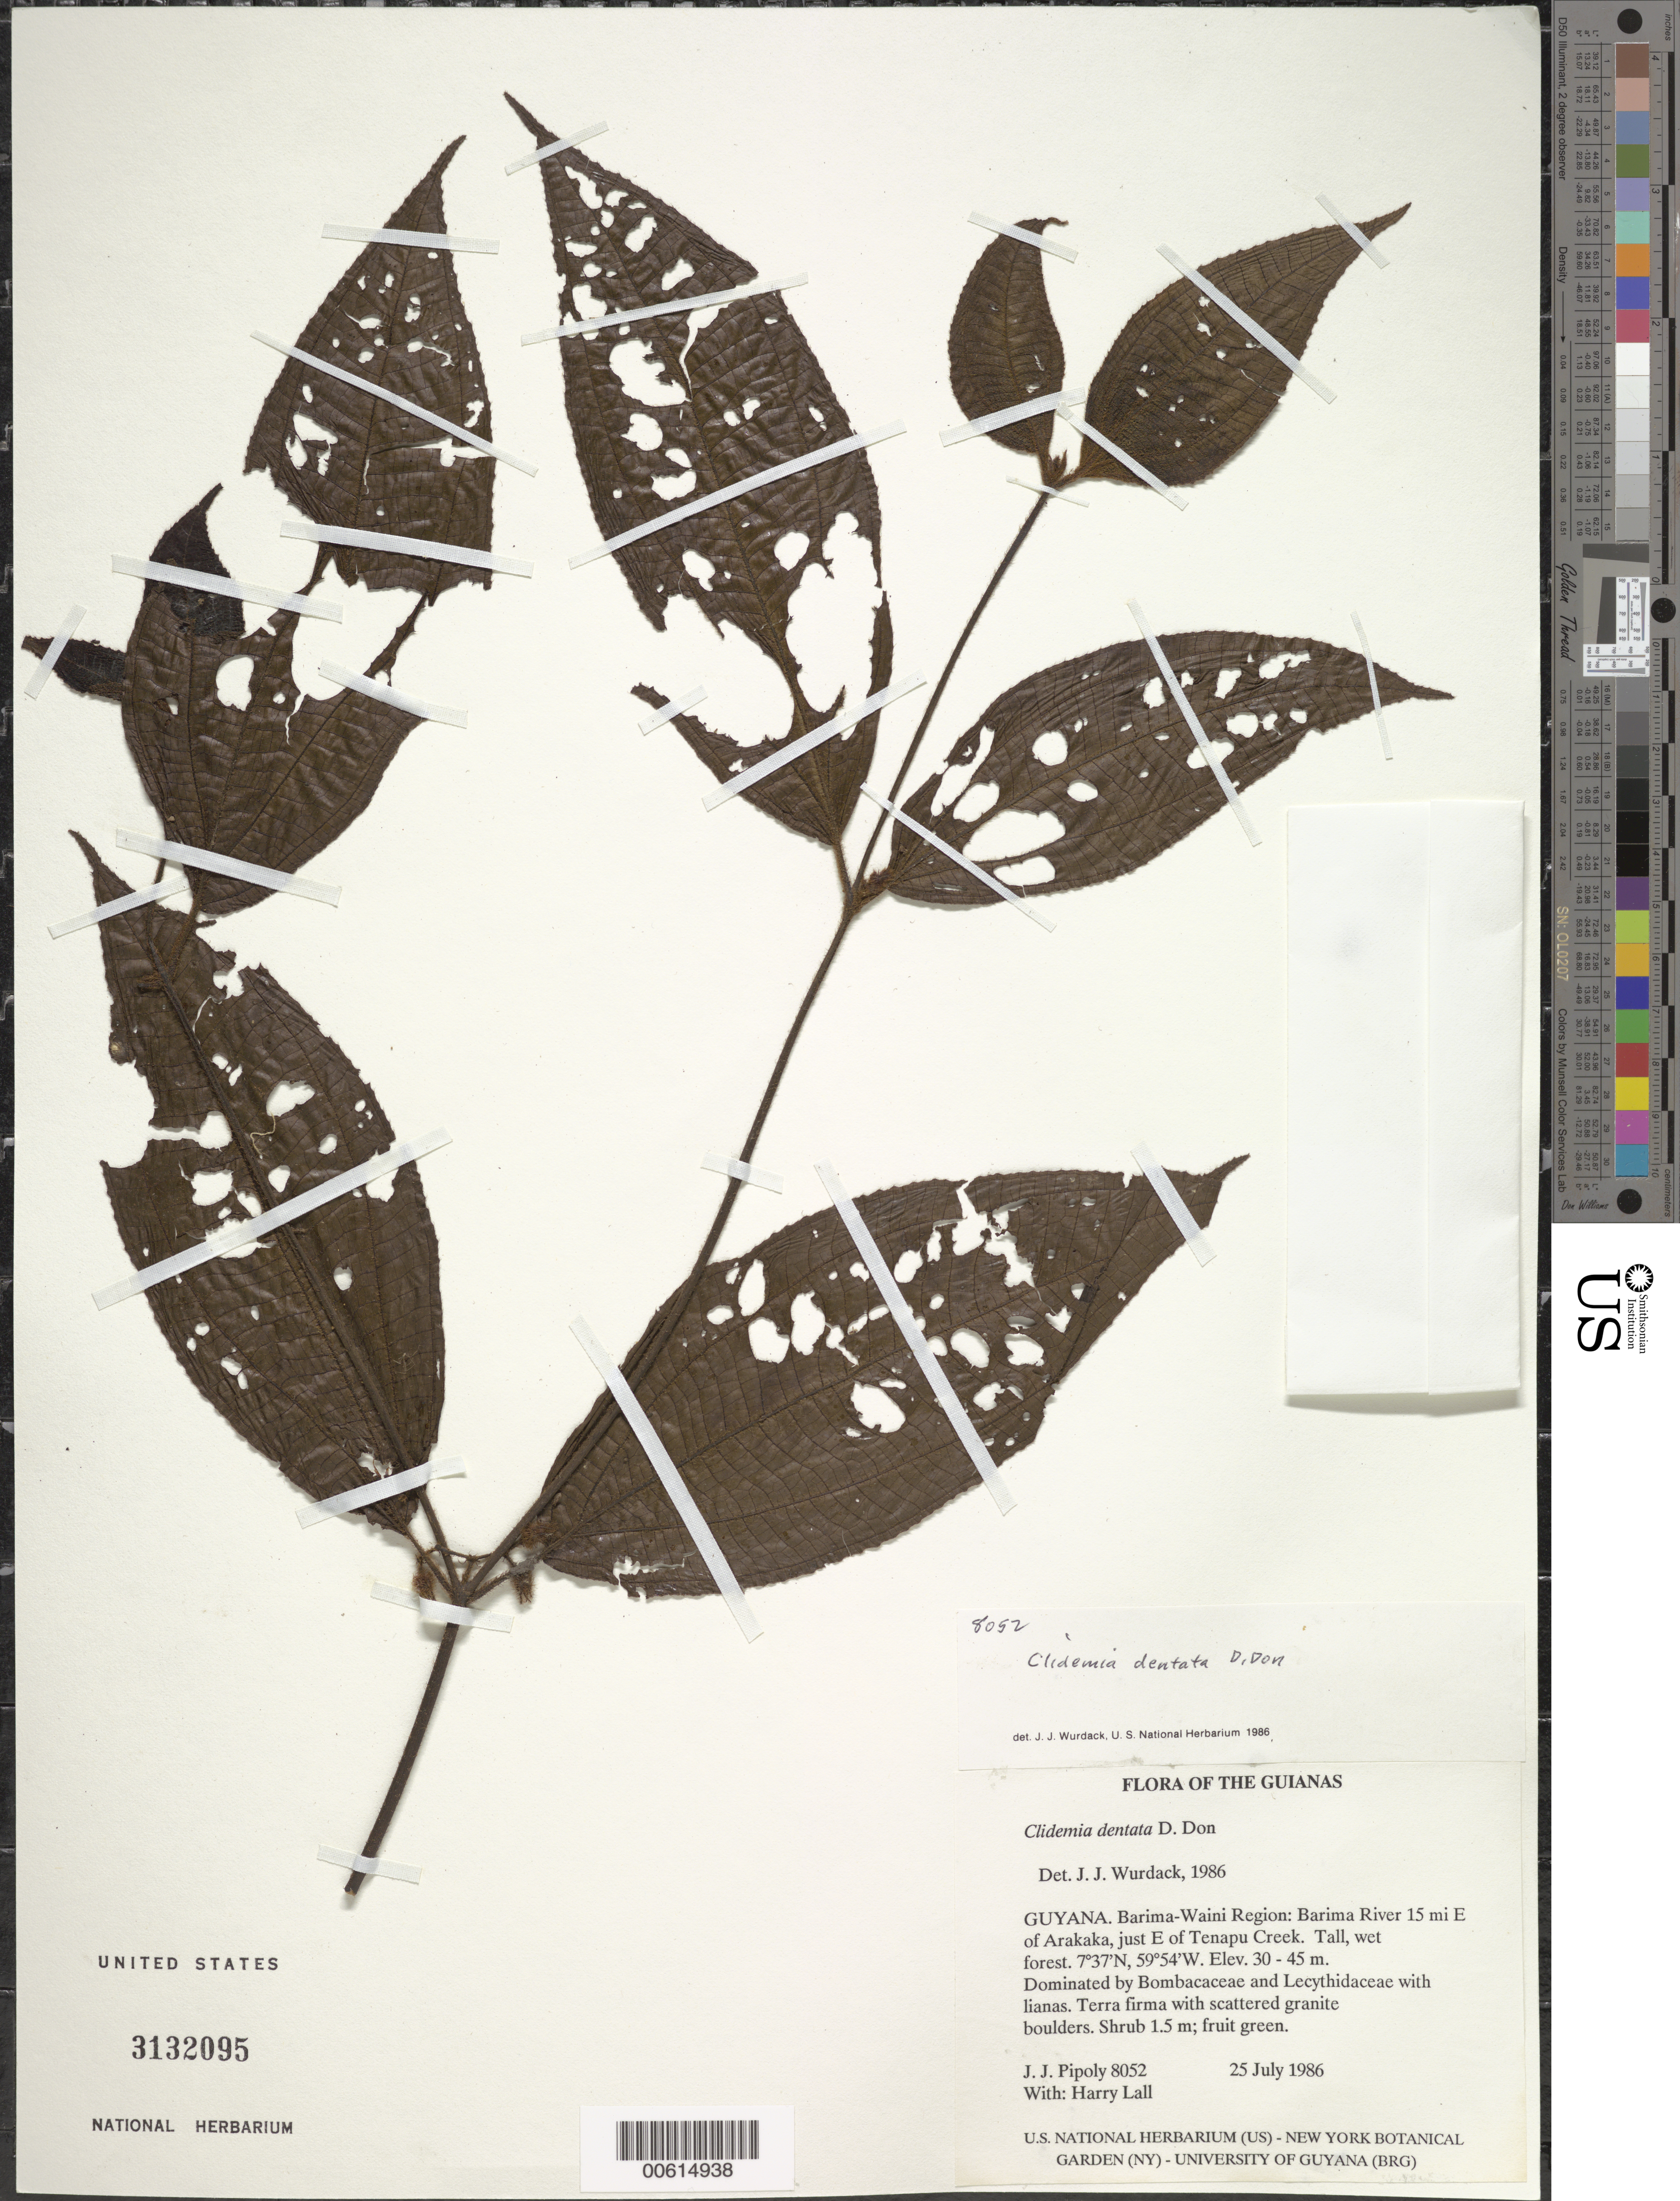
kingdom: Plantae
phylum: Tracheophyta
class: Magnoliopsida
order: Myrtales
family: Melastomataceae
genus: Clidemia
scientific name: Clidemia dentata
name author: D. Don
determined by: Wurdack, John J., (US), US (UNITED STATES)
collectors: J. J. Pipoly & H. Lall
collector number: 8052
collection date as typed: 25 July 1986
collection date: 1986-07-25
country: Guyana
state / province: Barima-Waini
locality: Barima River 15 mi E of Arakaka, just E of Tenapu Creek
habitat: Tall, wet forest dominated by Bombacaceae and Lecythidaceae with lianas. Terra firma with scattered granite boulders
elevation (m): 30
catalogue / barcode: US 3132095